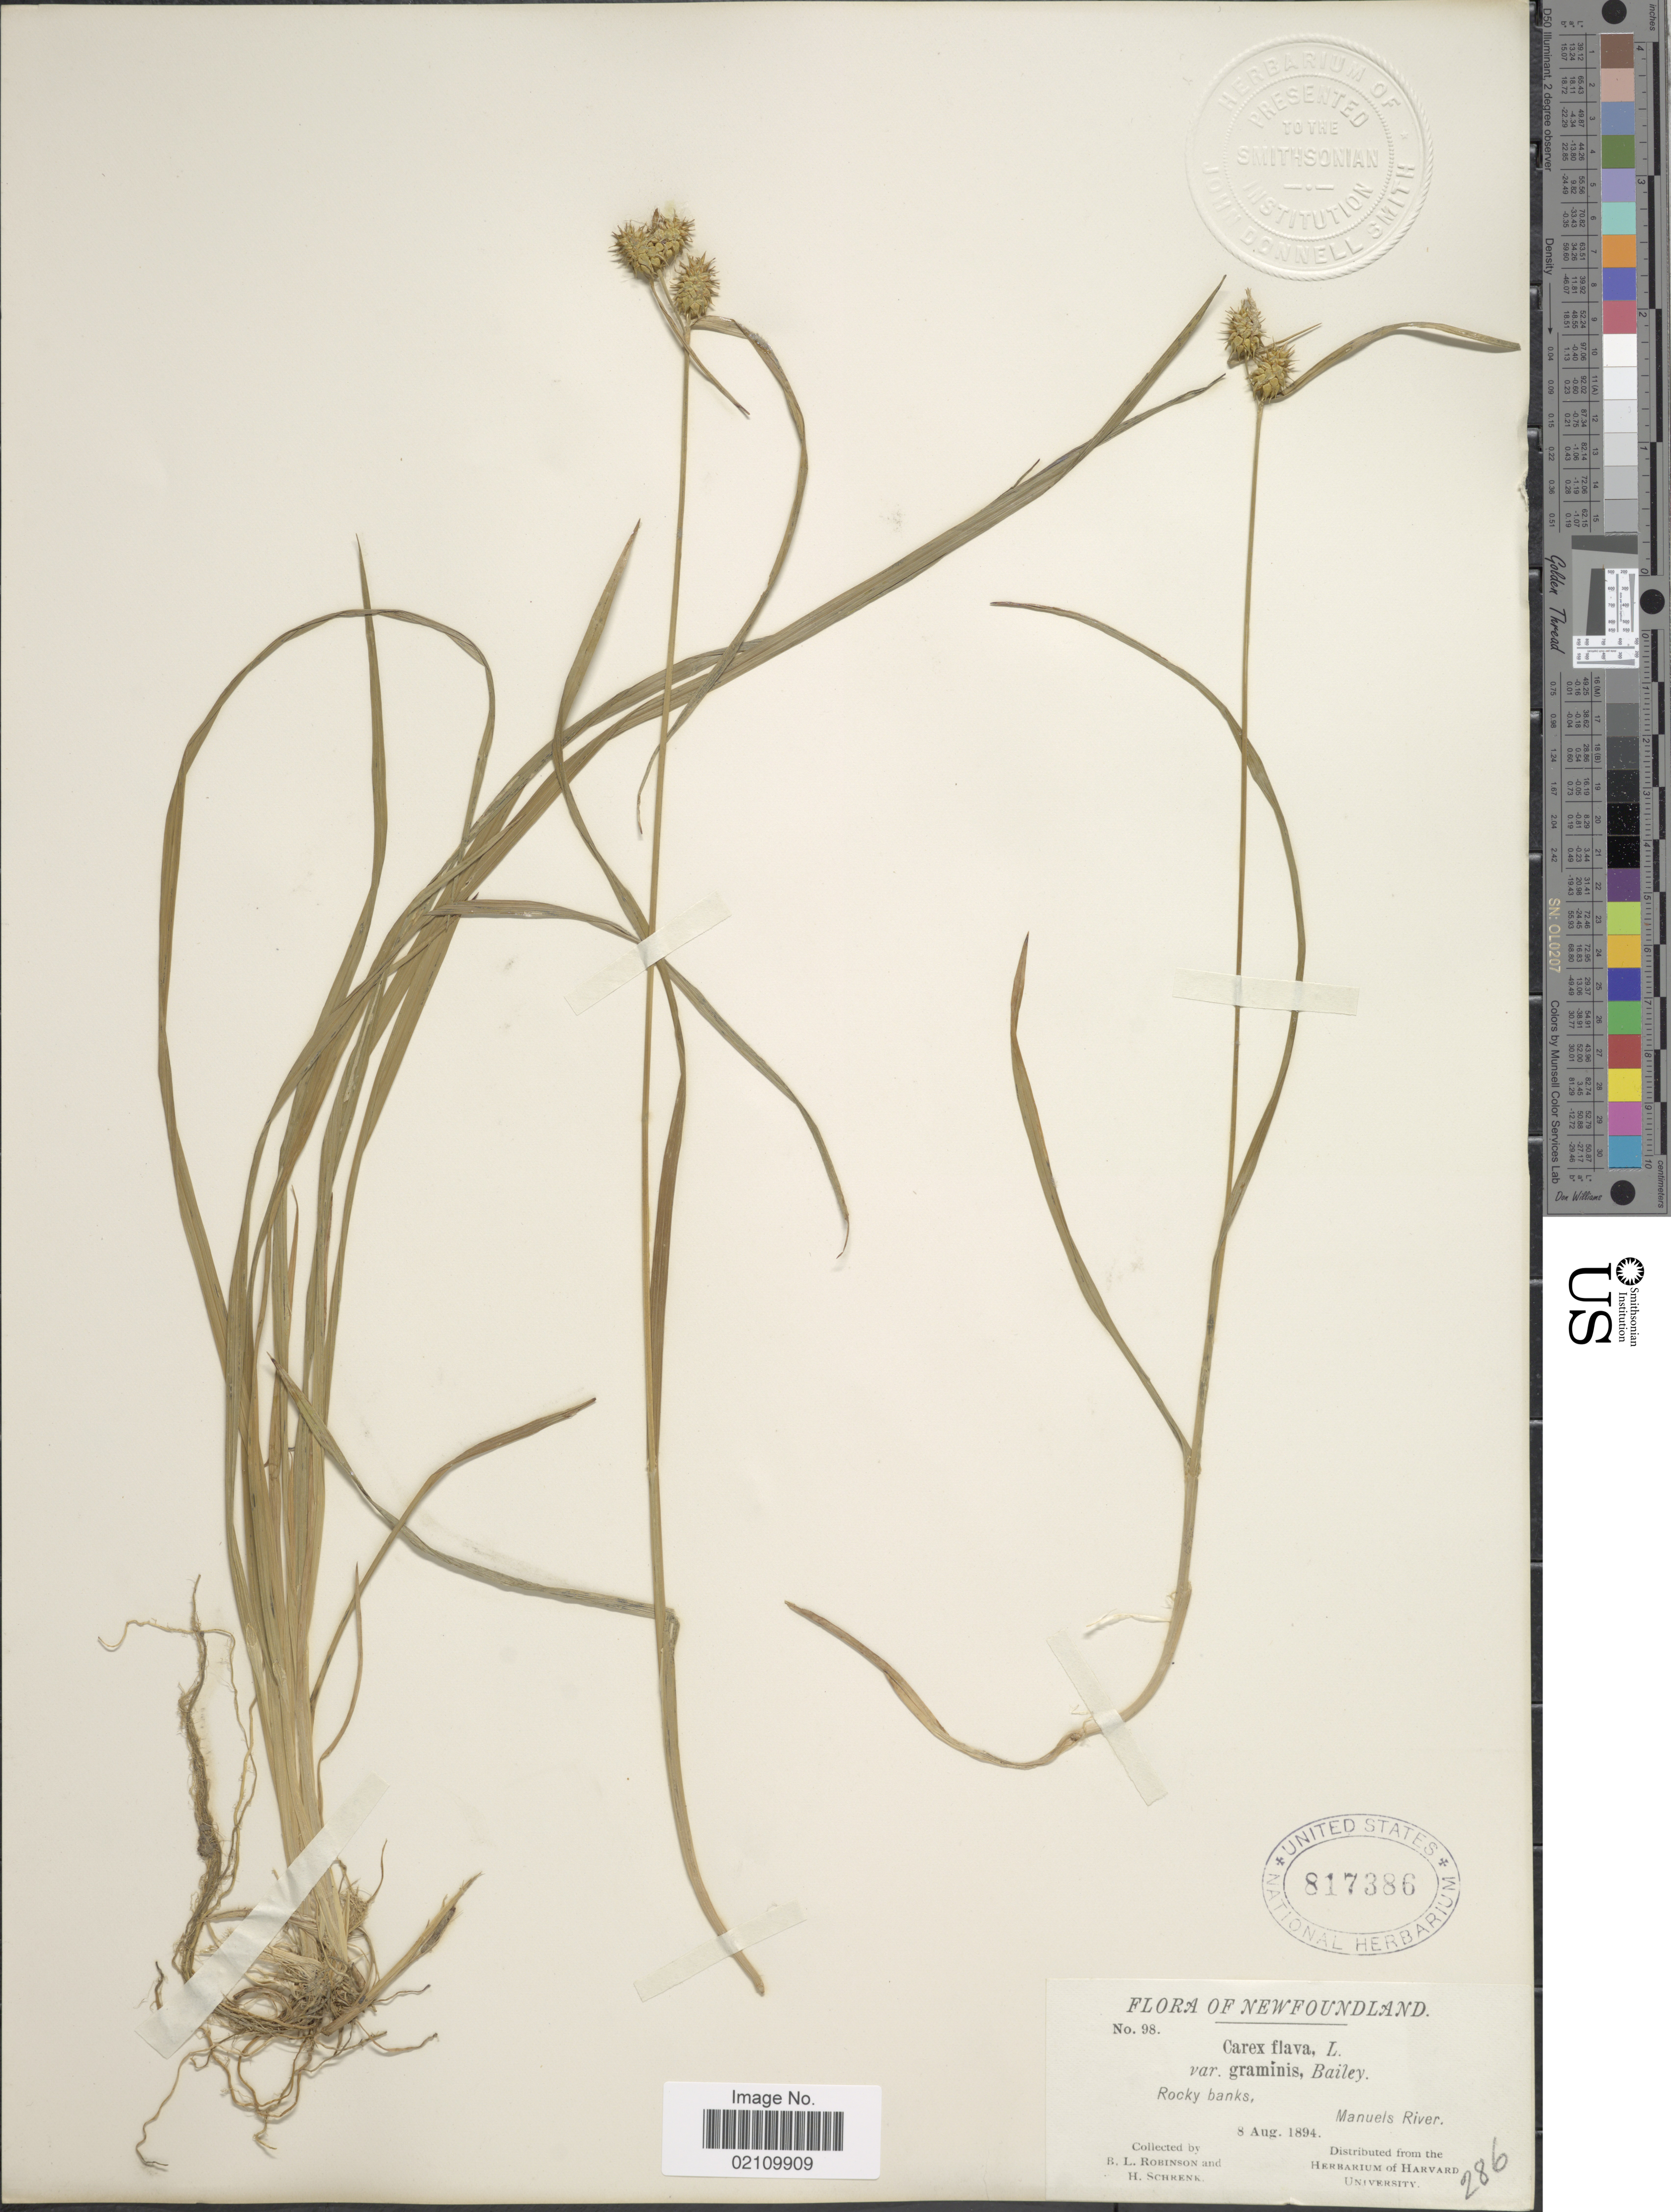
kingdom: Plantae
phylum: Tracheophyta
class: Liliopsida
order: Poales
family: Cyperaceae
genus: Carex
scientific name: Carex flava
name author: L.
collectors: B. L. Robinson & H. v. Schrenk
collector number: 98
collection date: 1894-08-08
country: Canada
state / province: Newfoundland and Labrador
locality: Manuels River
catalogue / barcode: US 817386